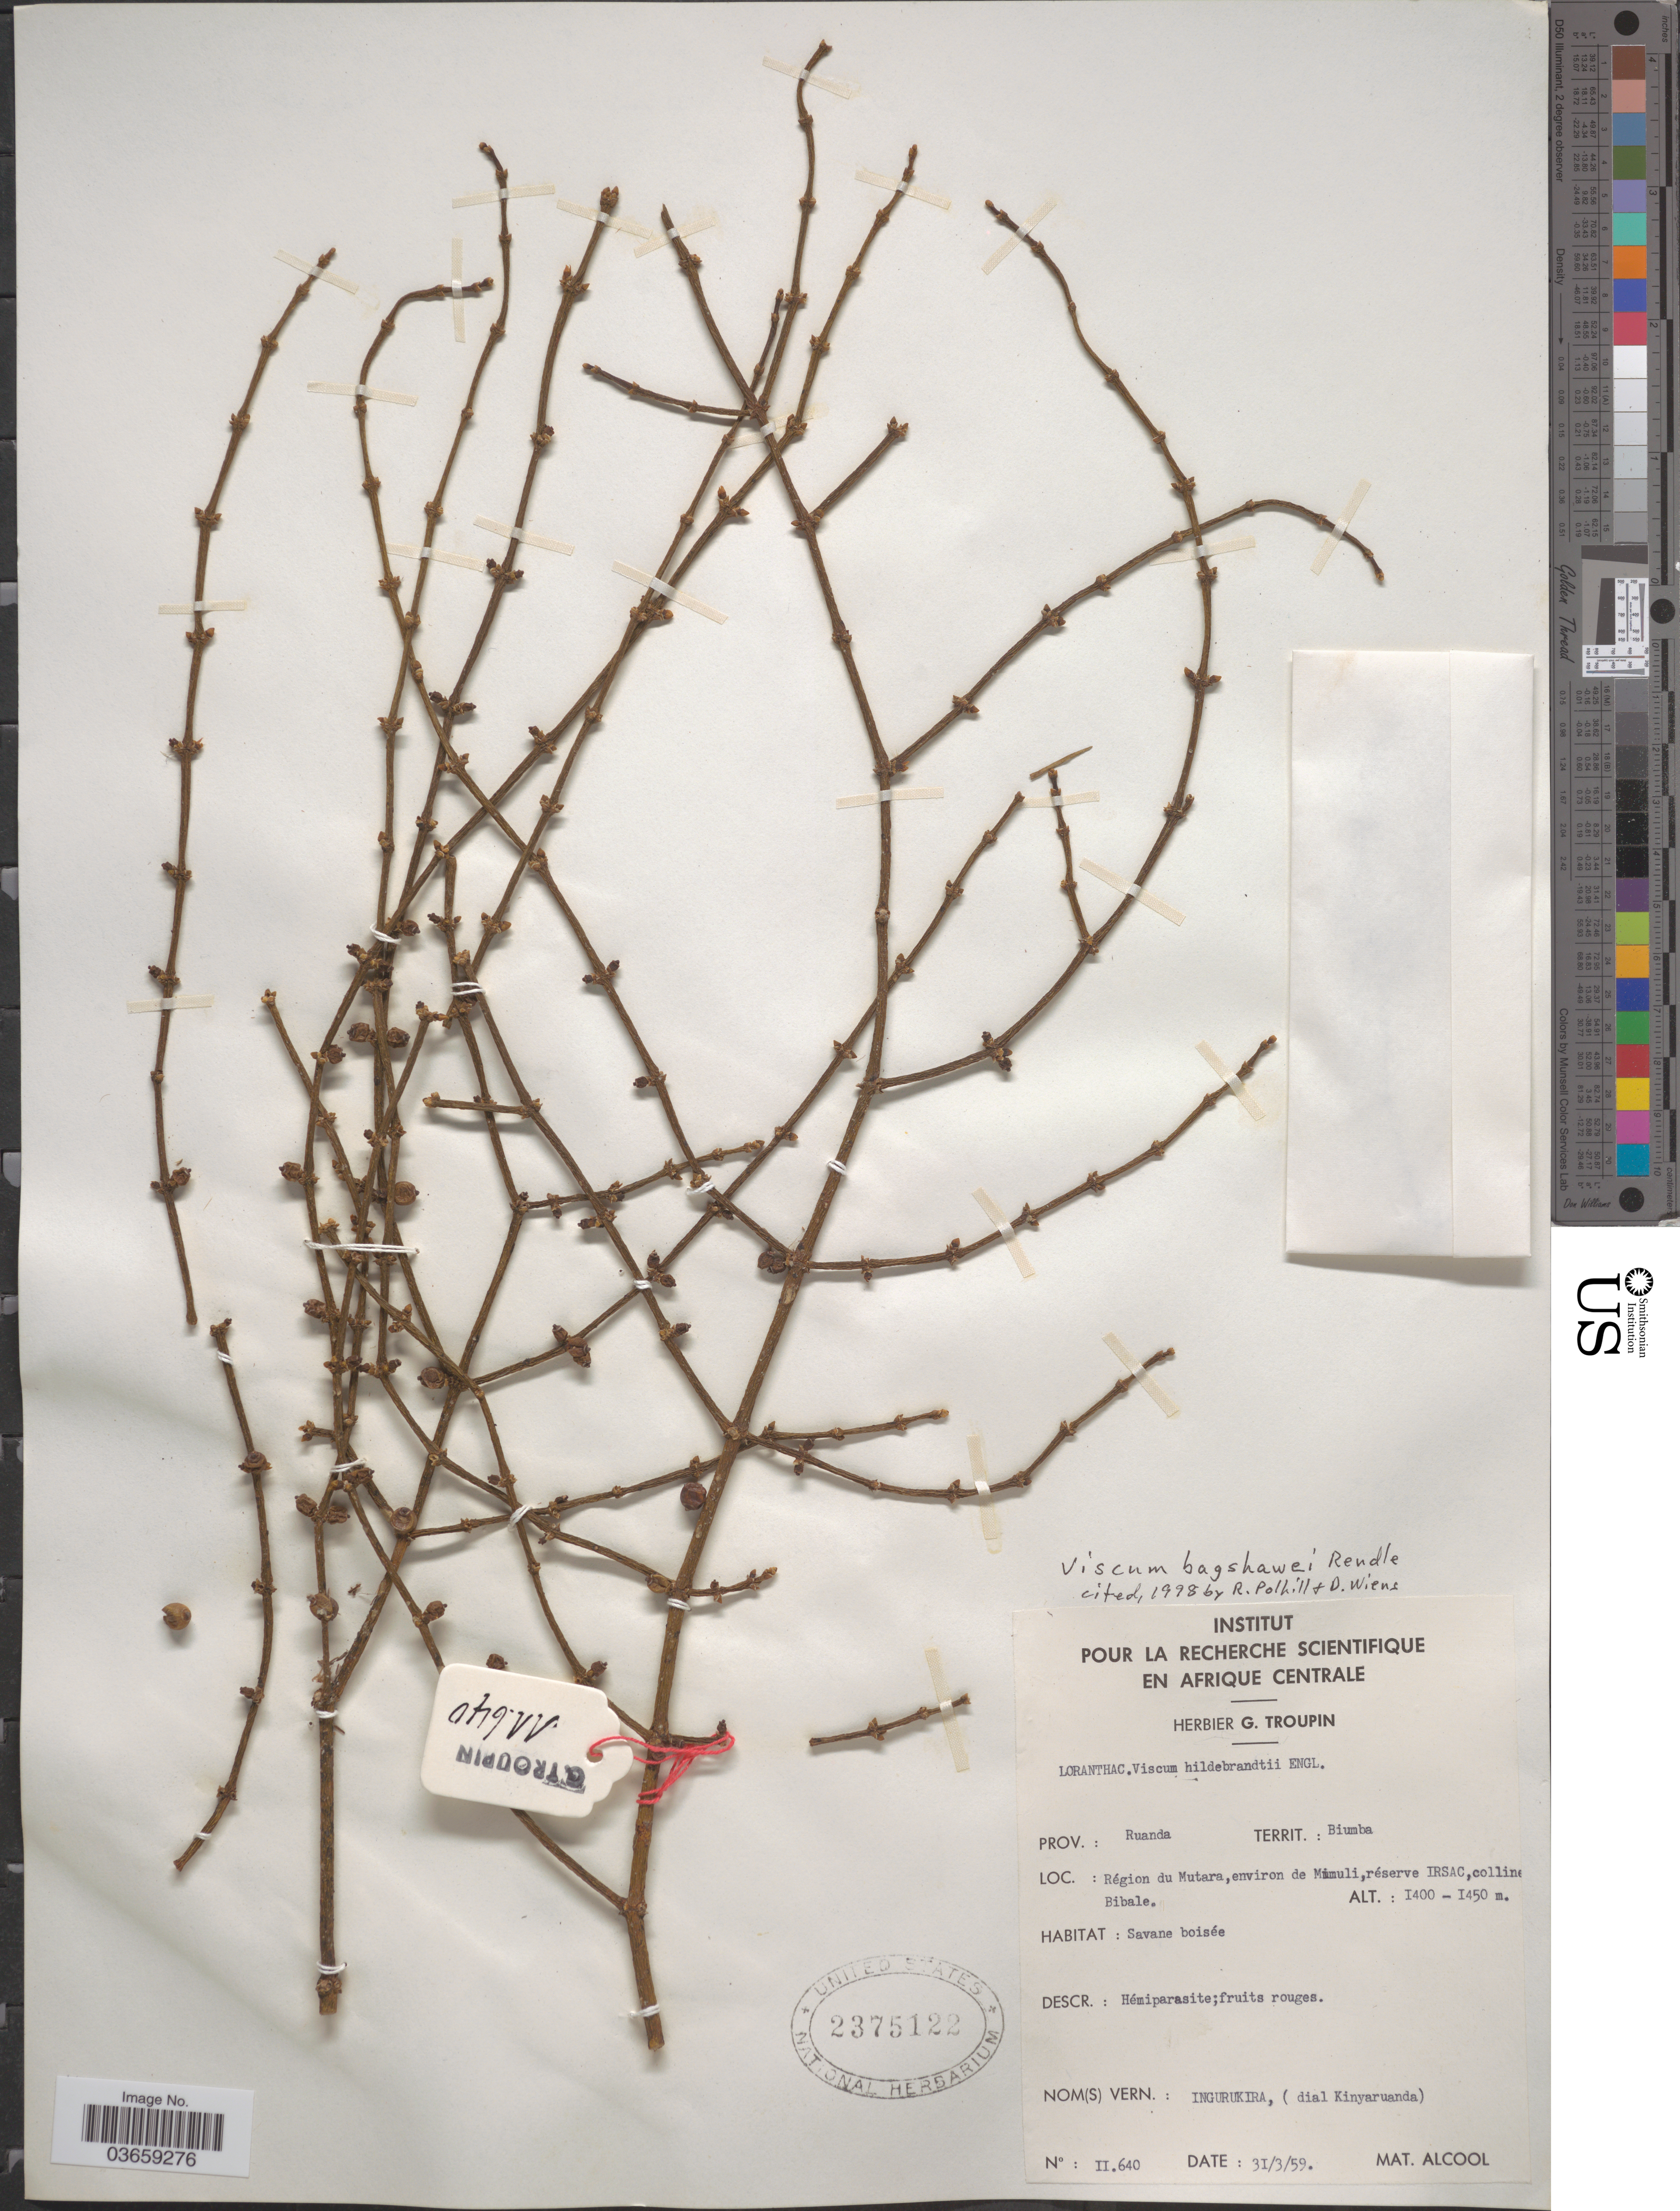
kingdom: Plantae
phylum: Tracheophyta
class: Magnoliopsida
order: Santalales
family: Viscaceae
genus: Viscum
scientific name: Viscum bagshawei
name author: Rendle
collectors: G. Troupin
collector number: II 640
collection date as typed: Transcribed d/m/y: 31/3/59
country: Rwanda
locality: Territ.: Biumba. Région du Mutara, environ de Mimuli, réserve IRSAC, colline Bibale.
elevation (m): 1400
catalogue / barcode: US 2375122